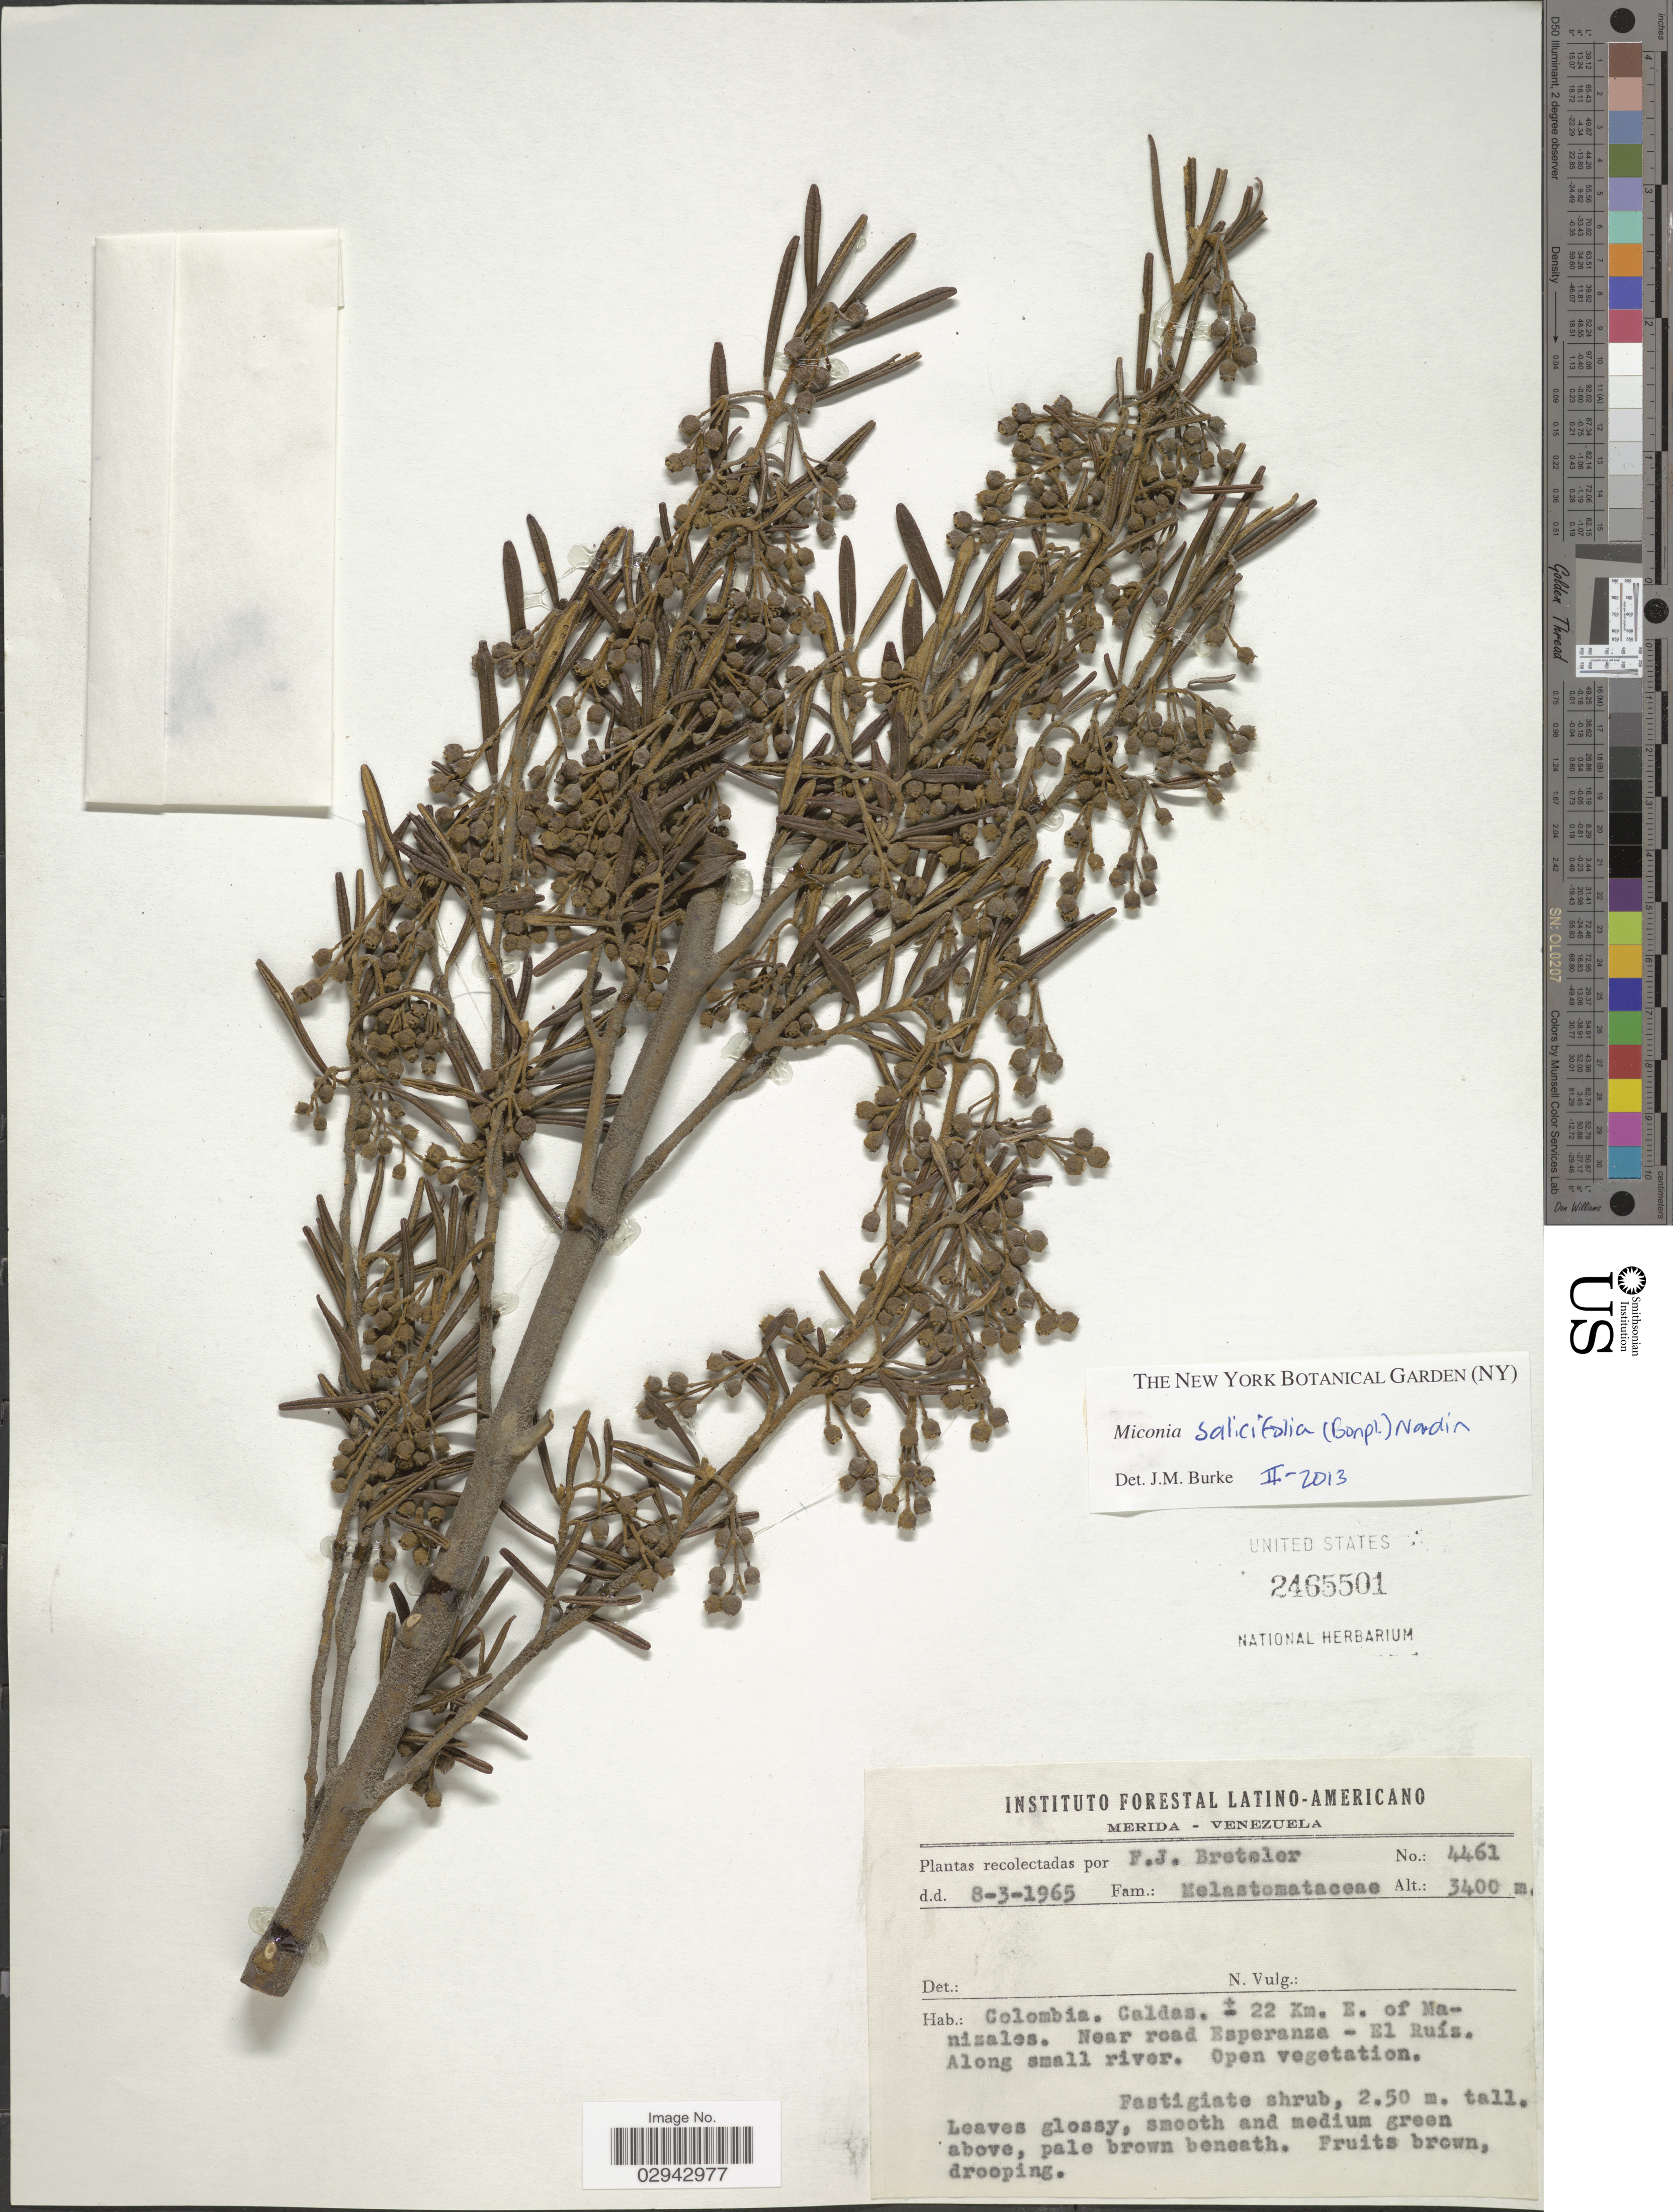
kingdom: Plantae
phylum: Tracheophyta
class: Magnoliopsida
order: Myrtales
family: Melastomataceae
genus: Miconia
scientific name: Miconia salicifolia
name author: (Bonpl.) Naudin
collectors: F. J. Breteler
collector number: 4461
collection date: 1965-03-08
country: Colombia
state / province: Caldas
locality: ± 22 Km. E. of Manizales. Near road Esperanza - El Ruíz.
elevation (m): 3400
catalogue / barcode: US 2465501